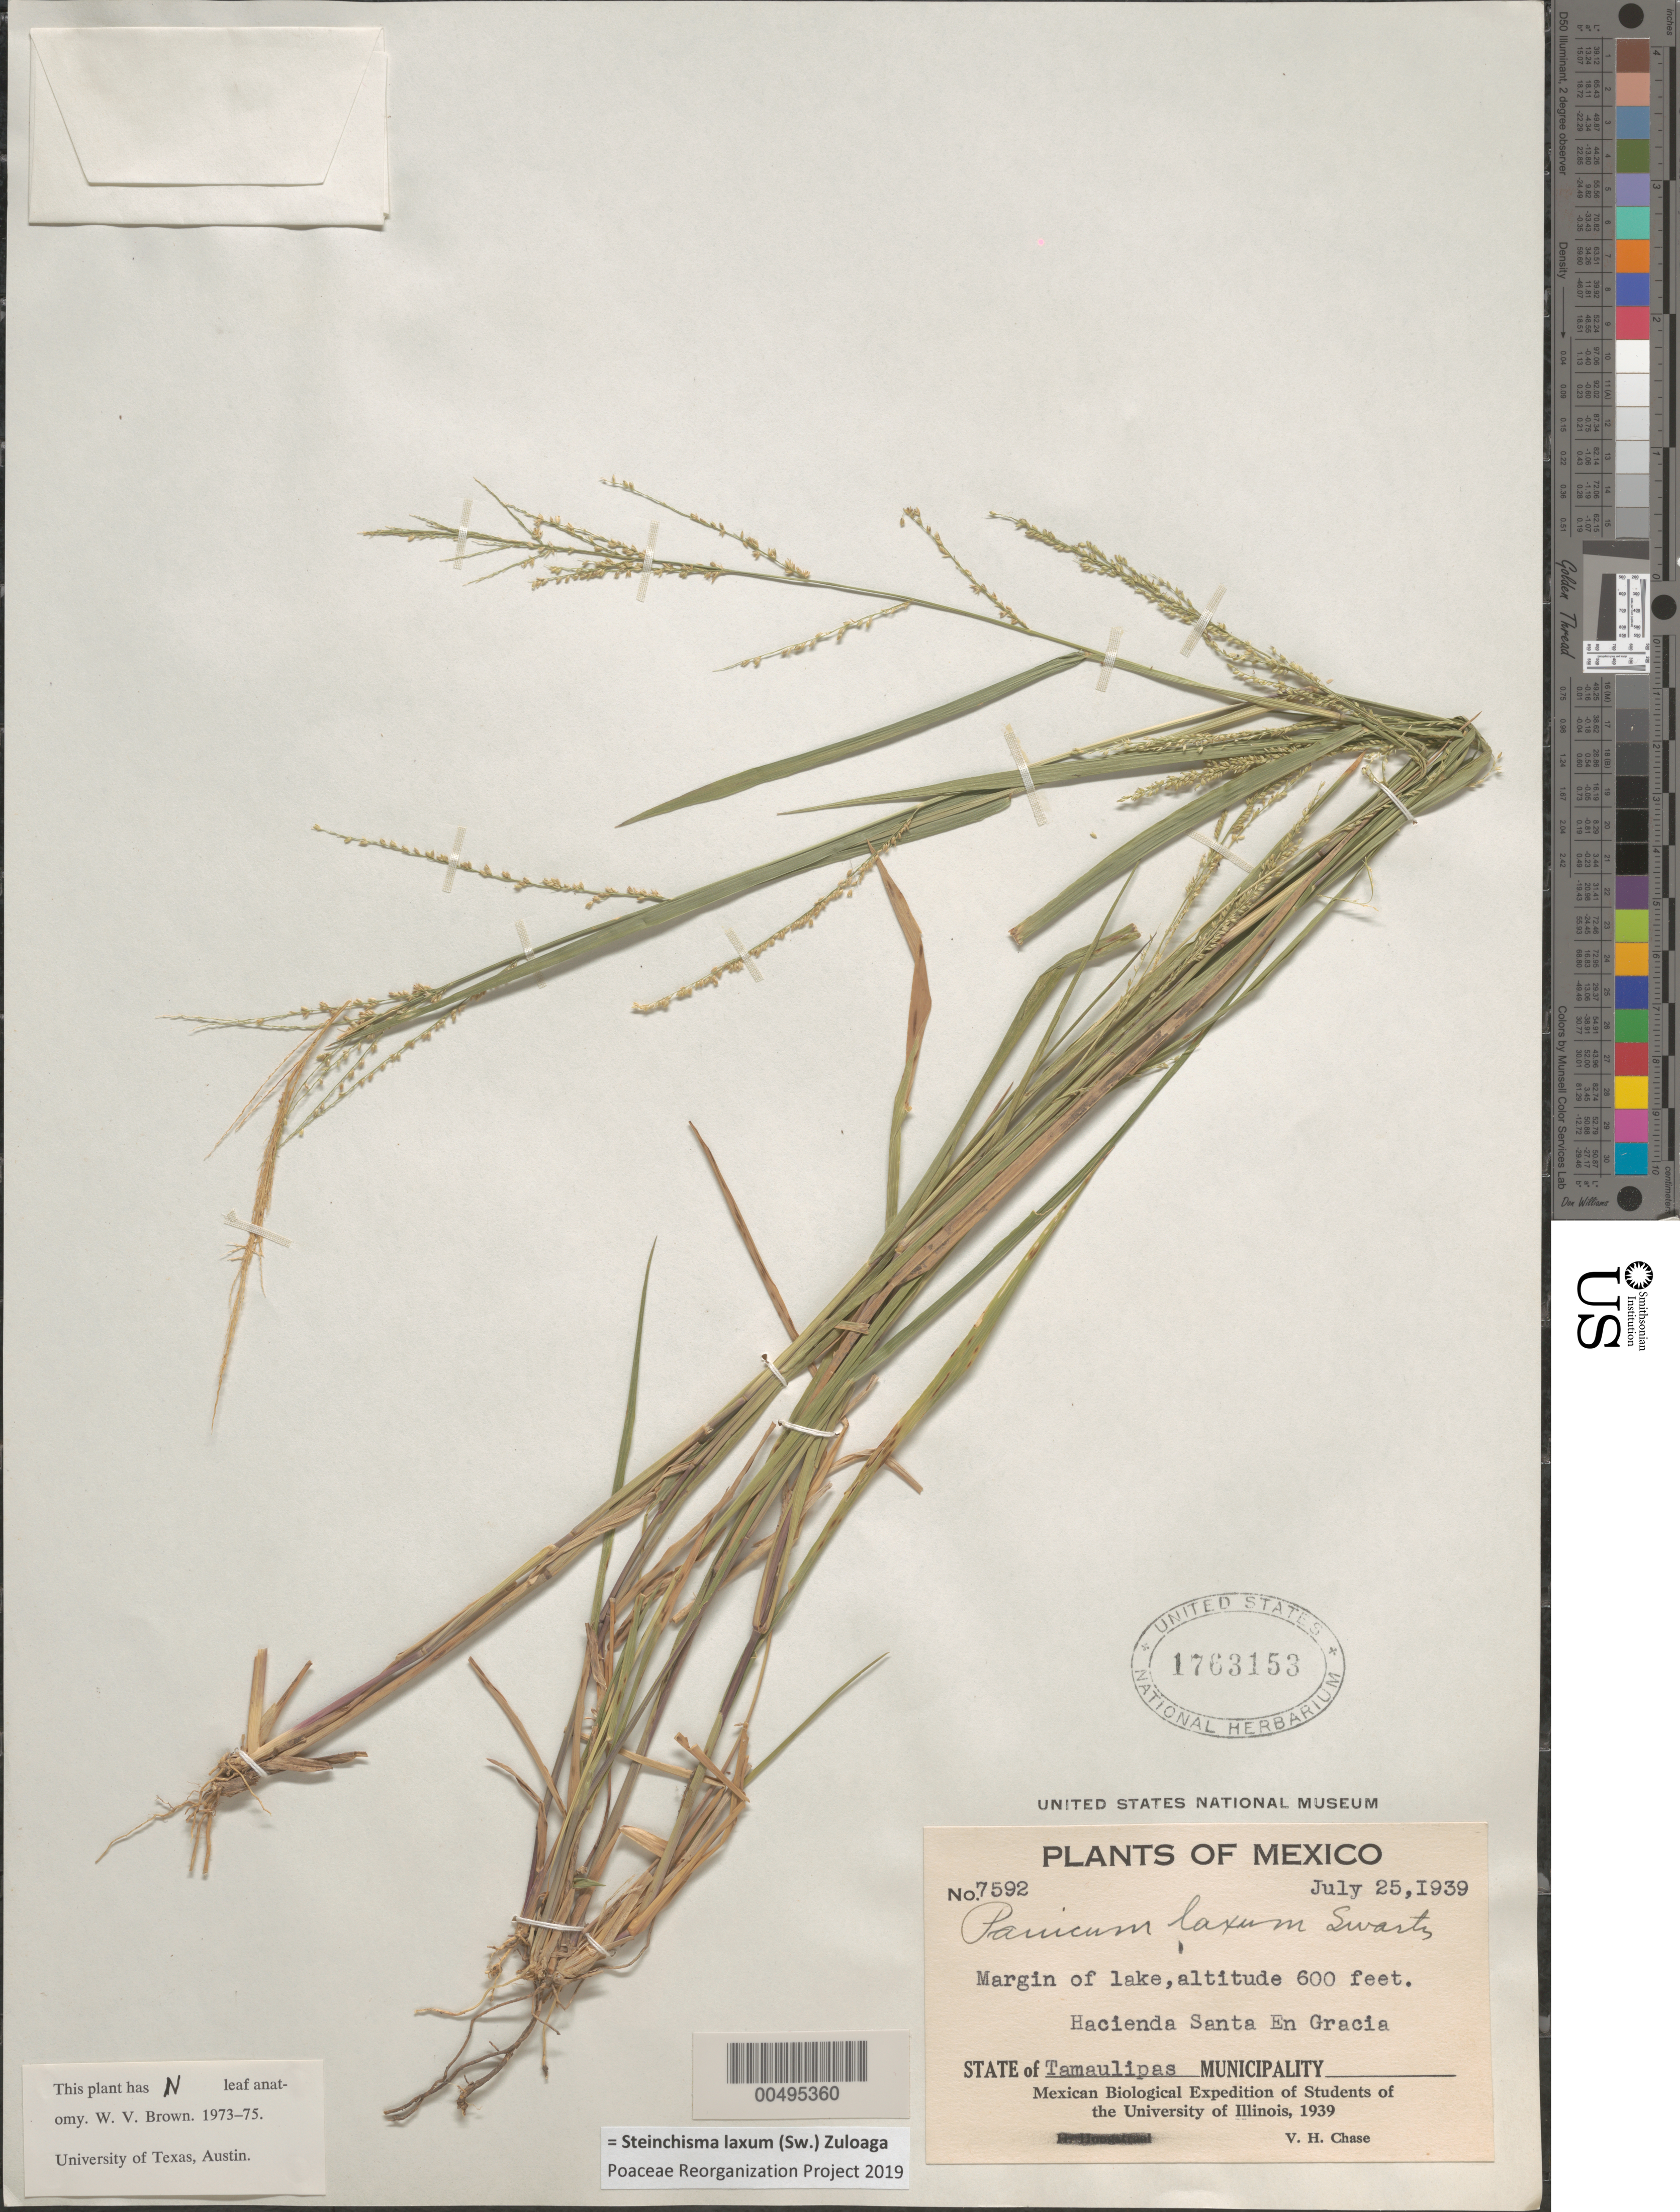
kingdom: Plantae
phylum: Tracheophyta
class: Liliopsida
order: Poales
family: Poaceae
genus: Panicum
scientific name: Panicum laxum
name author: Sw.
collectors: V. H. Chase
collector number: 7592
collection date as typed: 25 Jul 1939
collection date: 1939-07-25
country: Mexico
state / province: Tamaulipas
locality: Margin of lake, Hacienda Santa En Gracia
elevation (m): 183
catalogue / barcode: US 1763153